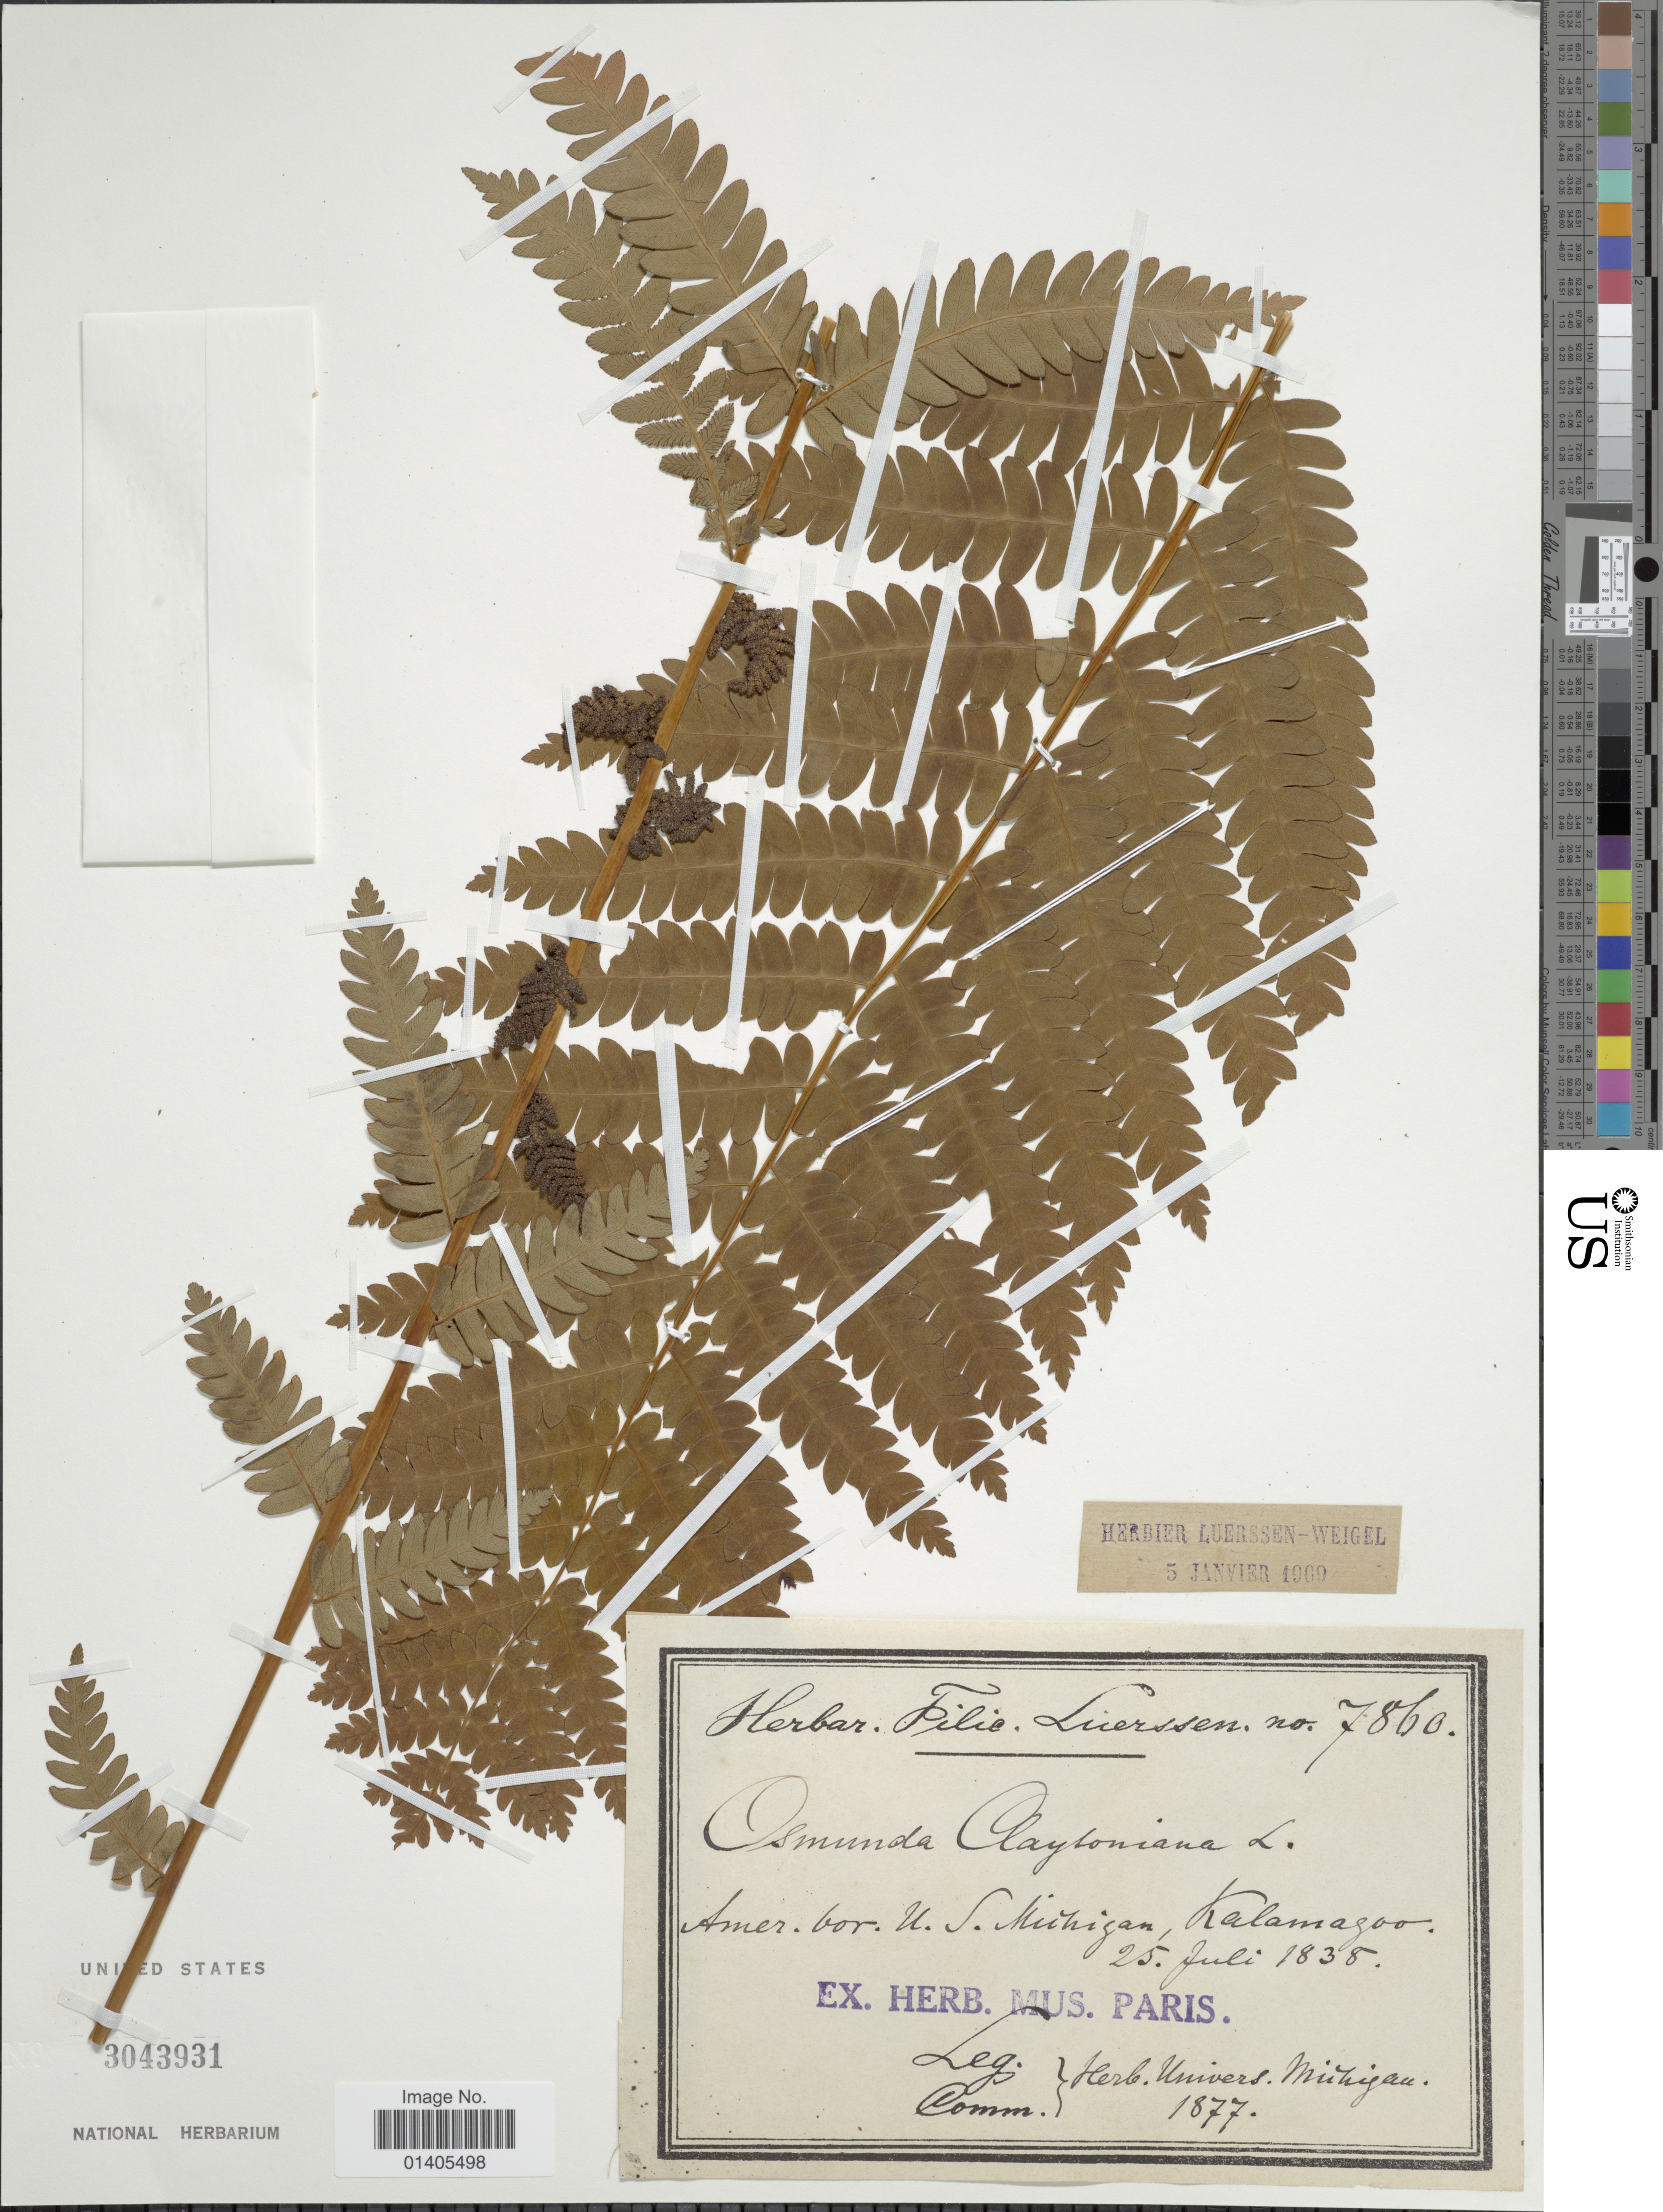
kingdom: Plantae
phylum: Tracheophyta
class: Polypodiopsida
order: Osmundales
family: Osmundaceae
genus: Osmunda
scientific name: Osmunda claytoniana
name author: (L.) Tagawa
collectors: University of Michigan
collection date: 1838-07-25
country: United States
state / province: Michigan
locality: Amer. bor. U.S. Michigan, Kalamazoo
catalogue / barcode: US 3043931